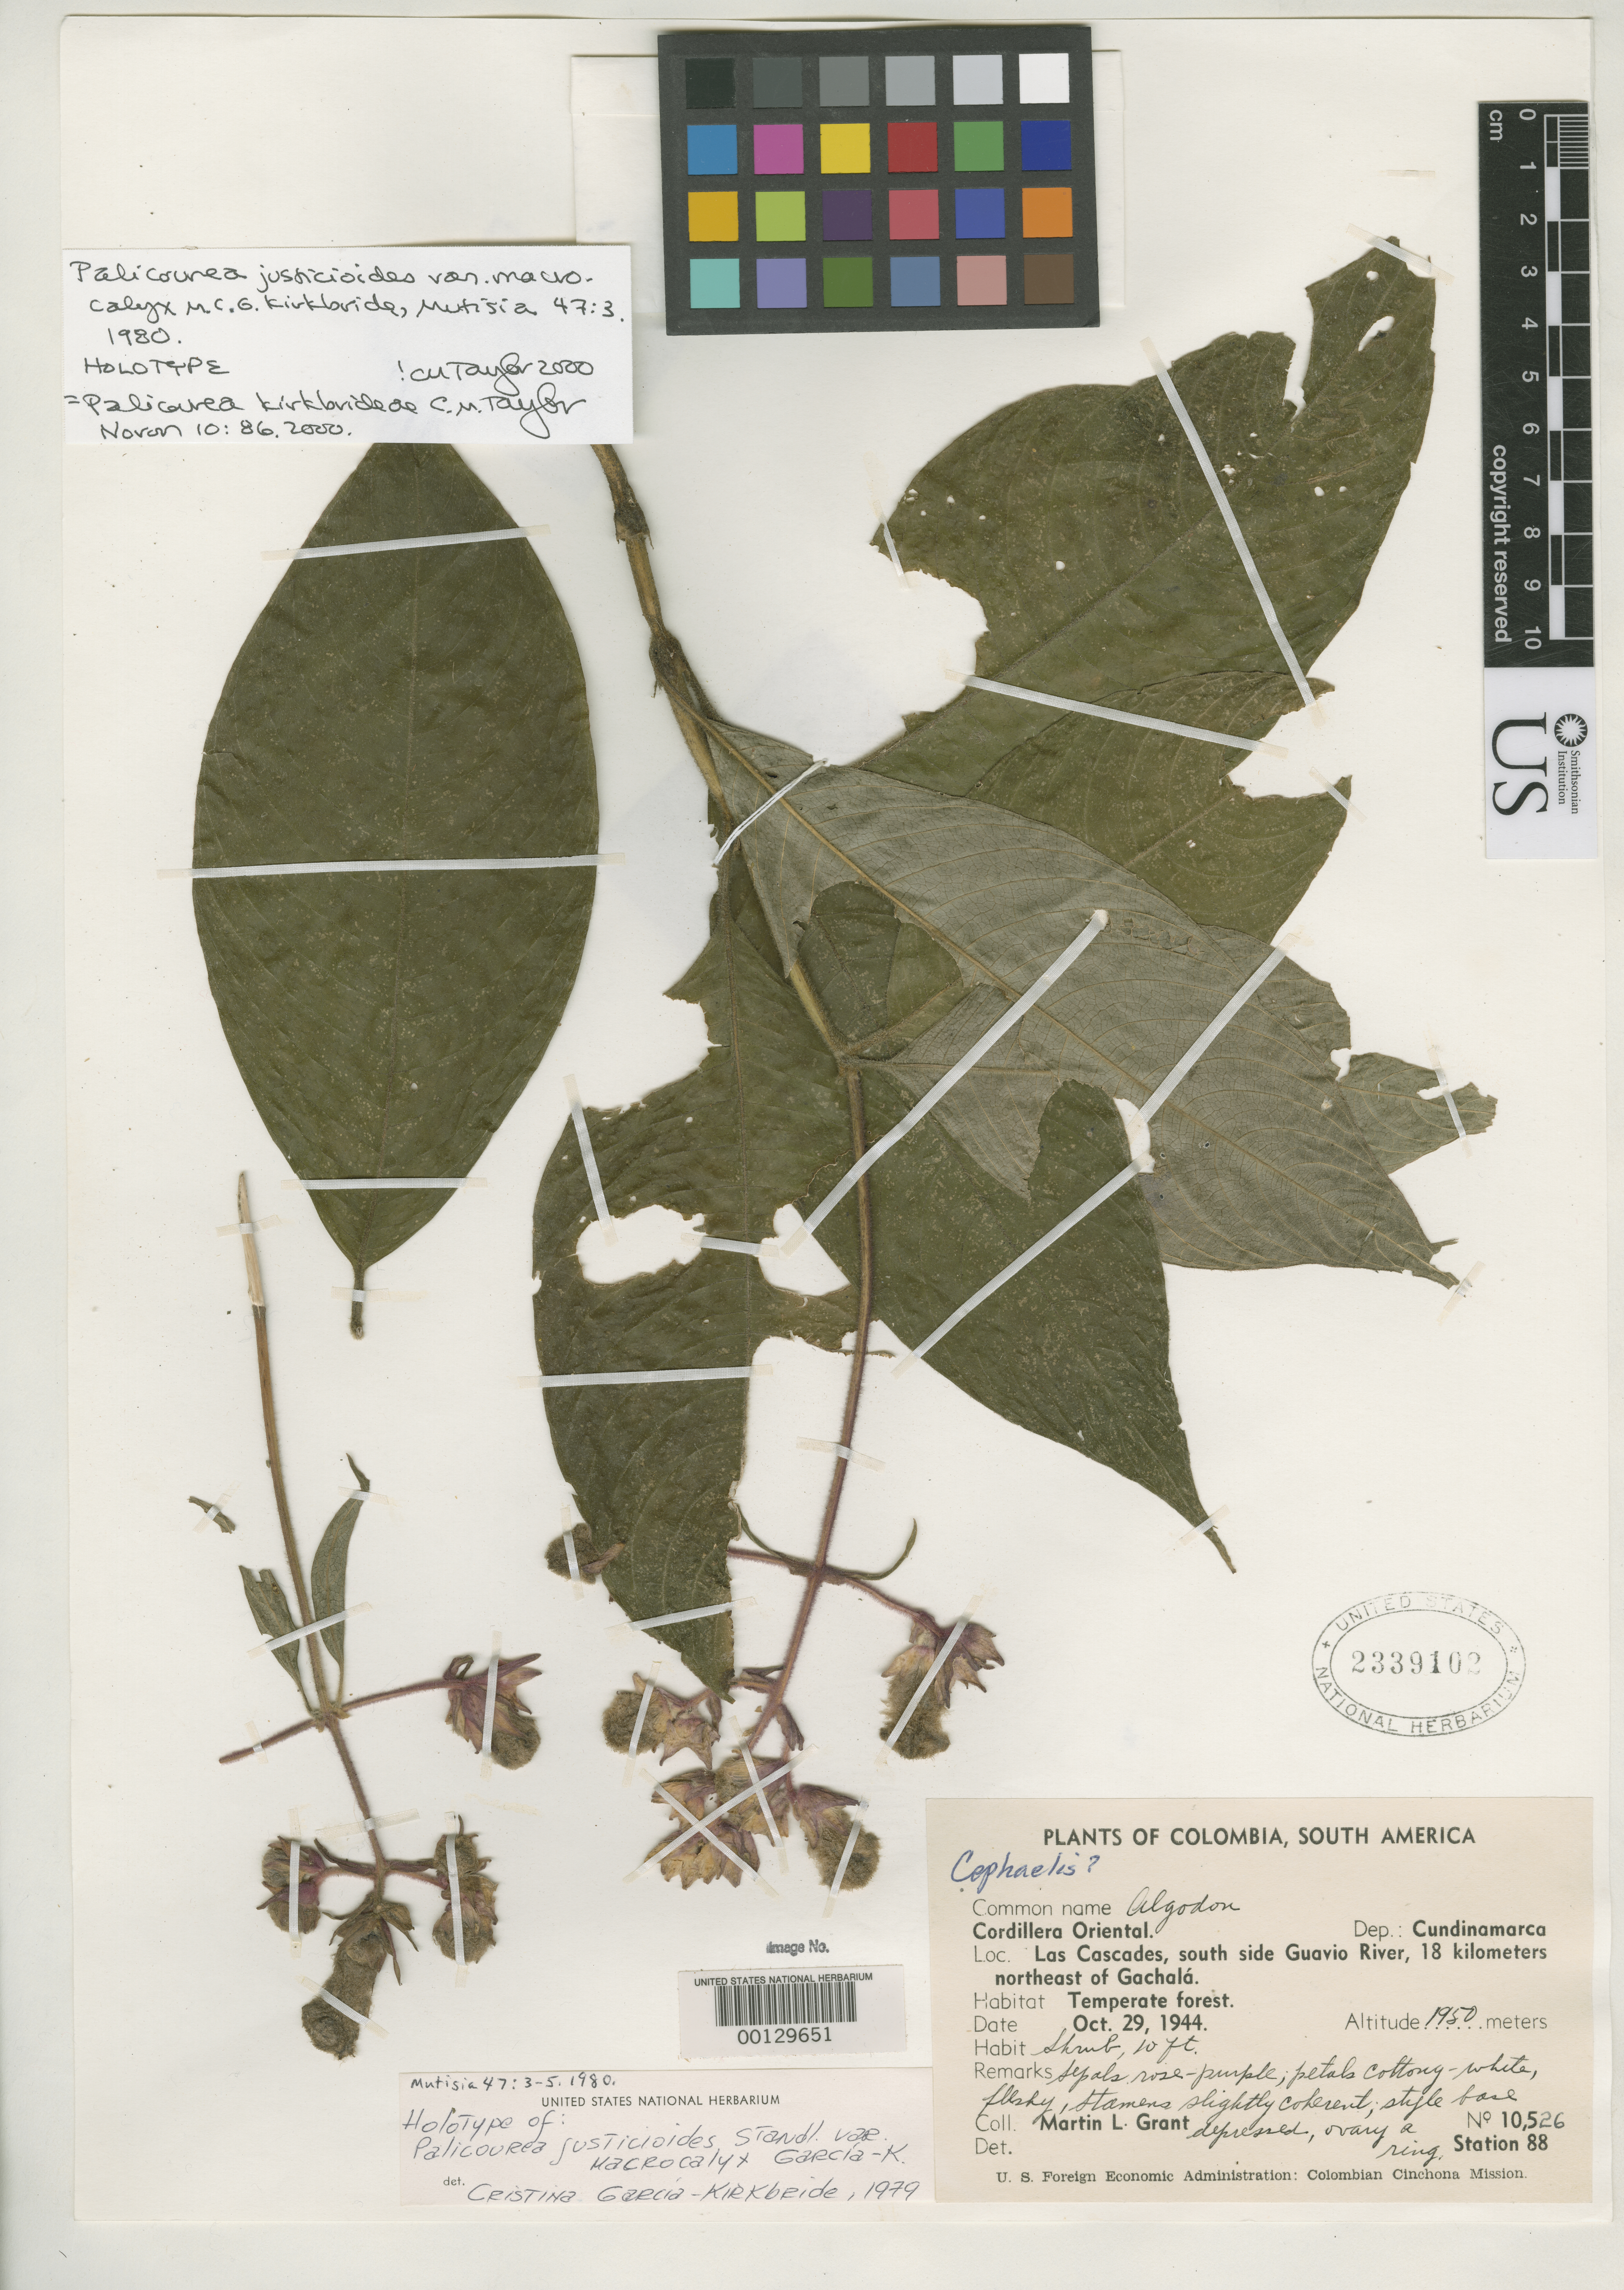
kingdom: Plantae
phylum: Tracheophyta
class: Magnoliopsida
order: Gentianales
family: Rubiaceae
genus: Palicourea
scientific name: Palicourea justicioides var. macrocalyx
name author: M.C.G. Kirkbr.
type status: Holotype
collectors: M. L. Grant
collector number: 10526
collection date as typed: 29 Oct 1944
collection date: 1944-10-29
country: Colombia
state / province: Cundinamarca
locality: Las Cascades, south side Guavio River, 18 km NE of Gachala.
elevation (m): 1950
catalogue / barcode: US 2339102